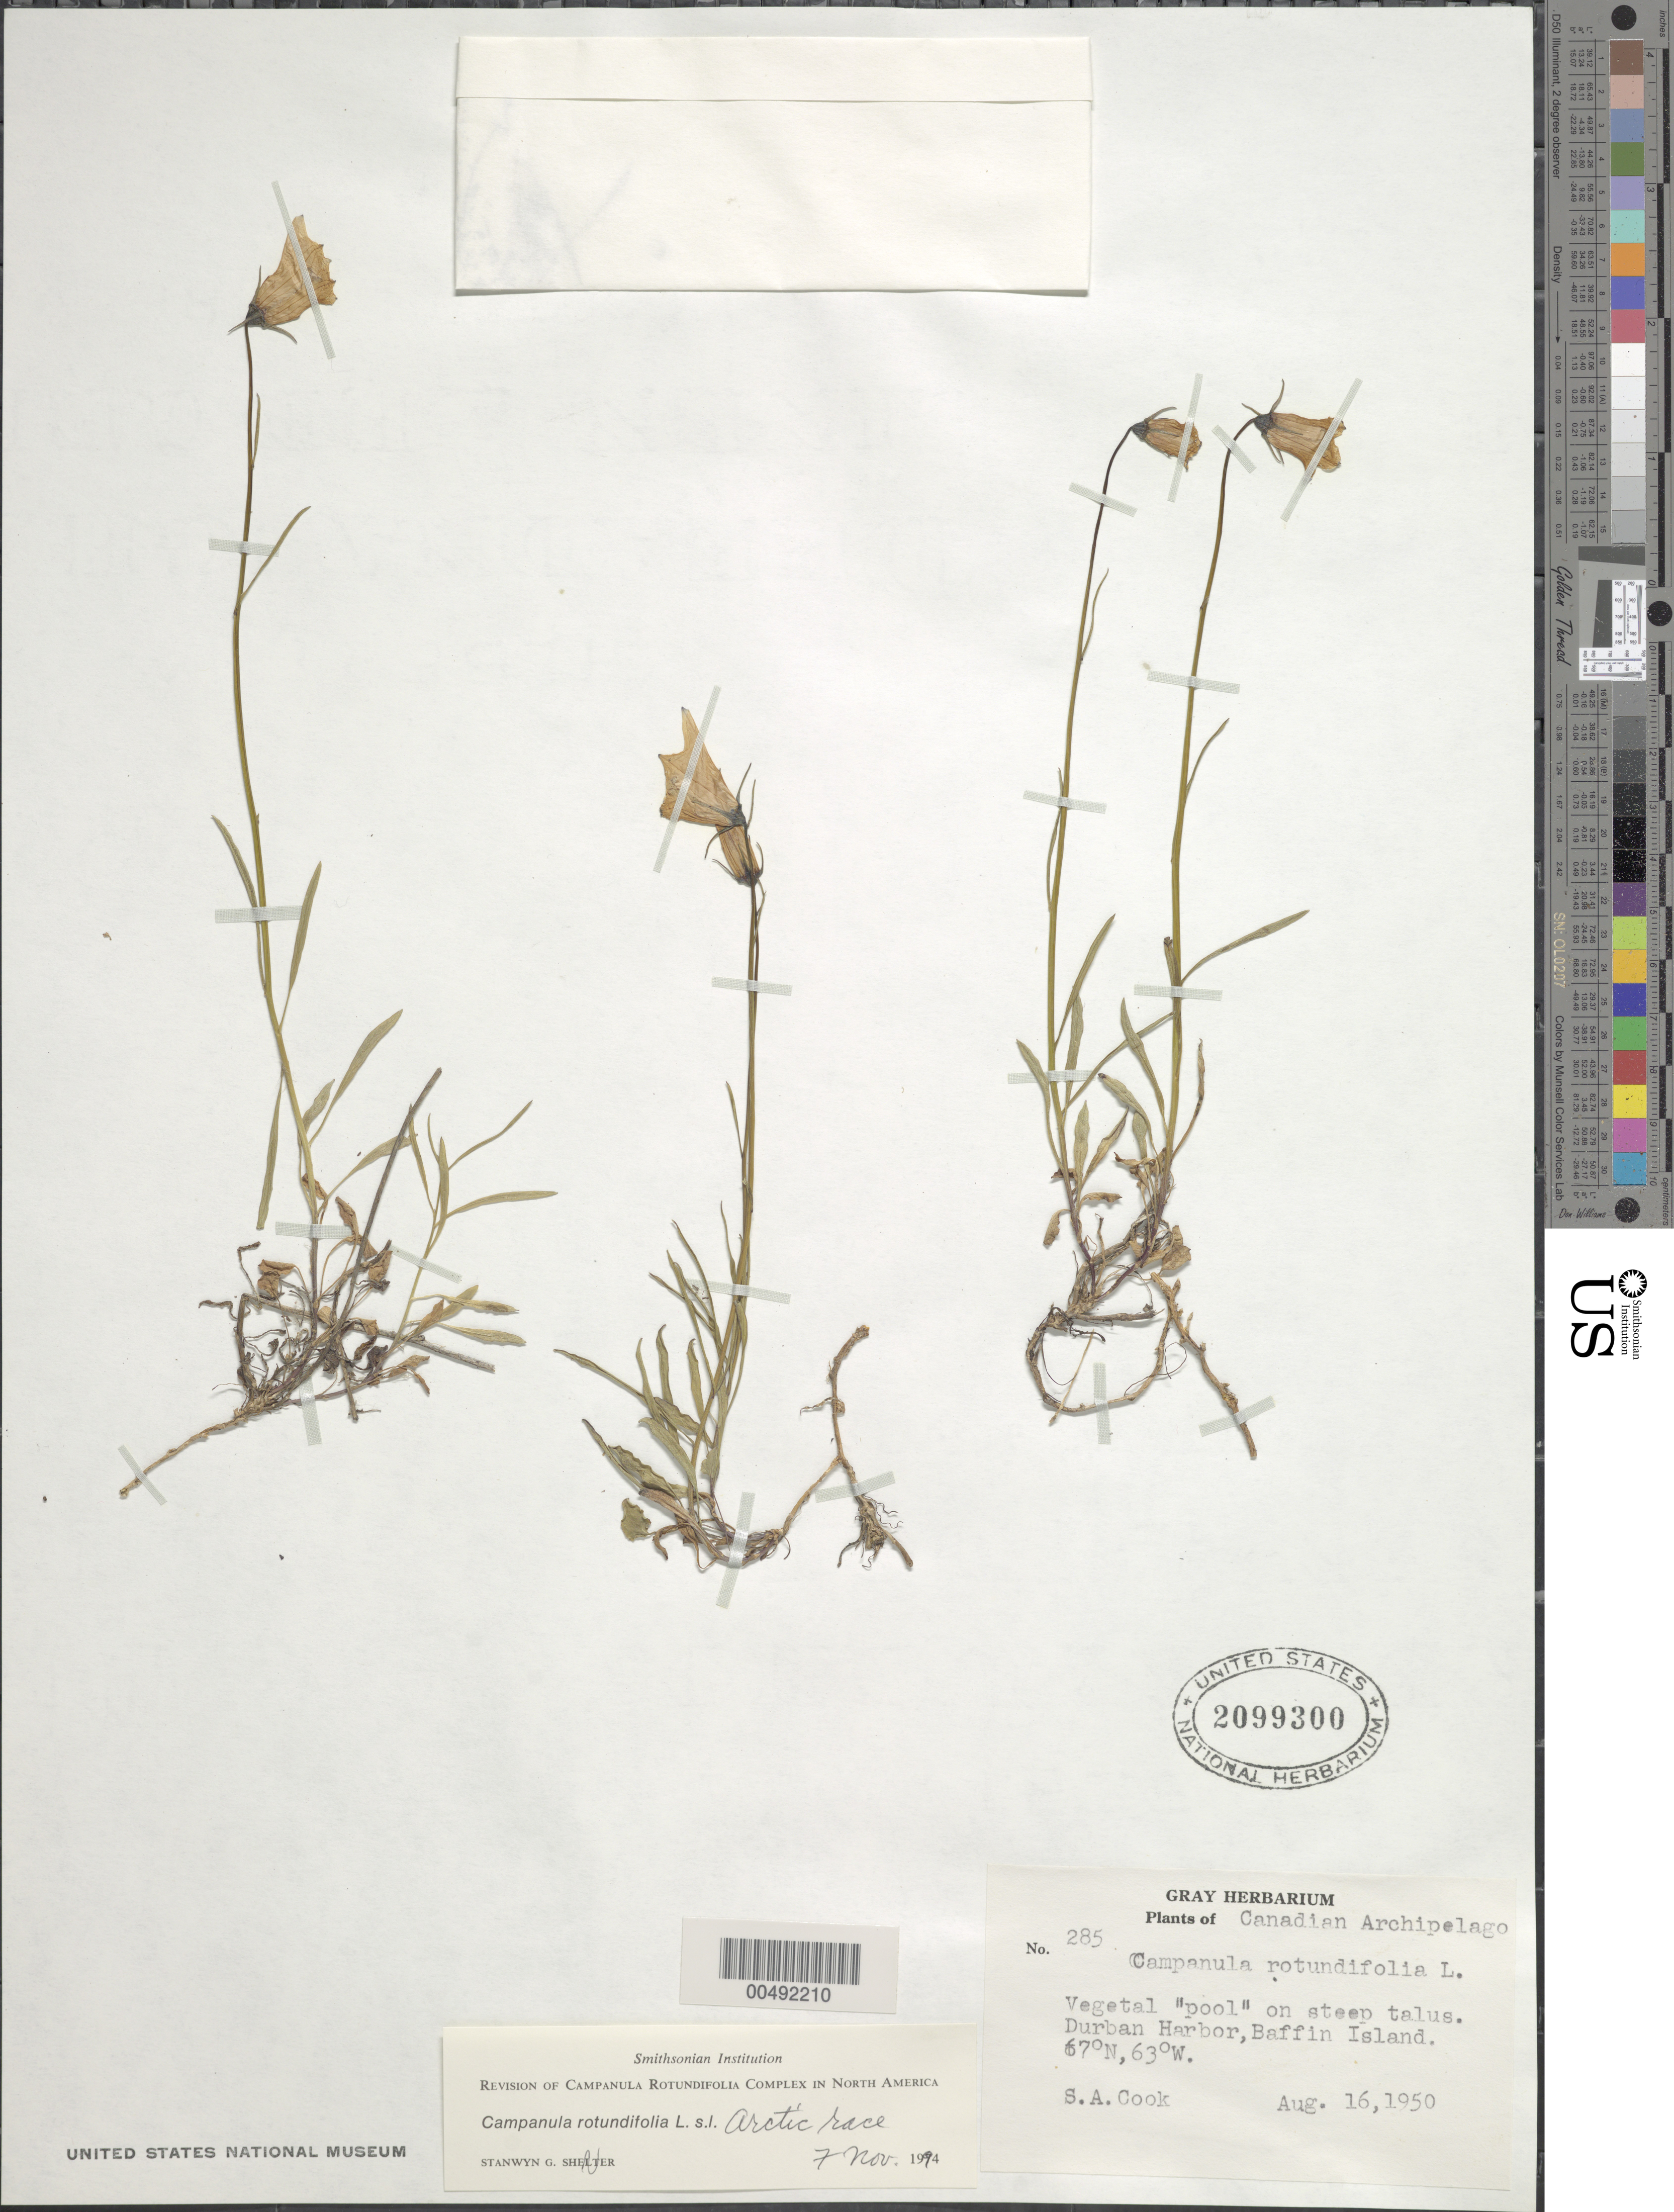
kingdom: Plantae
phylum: Tracheophyta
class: Magnoliopsida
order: Asterales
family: Campanulaceae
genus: Campanula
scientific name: Campanula rotundifolia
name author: L.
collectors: S. A. Cook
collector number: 285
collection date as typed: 16 Aug 1950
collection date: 1950-08-16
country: Canada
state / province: Nunavut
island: Baffin Island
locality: Durban Harbour [Formerly in Northwest Territories, Franklin District]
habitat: vegetal "pool" on steep talus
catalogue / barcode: US 2099300